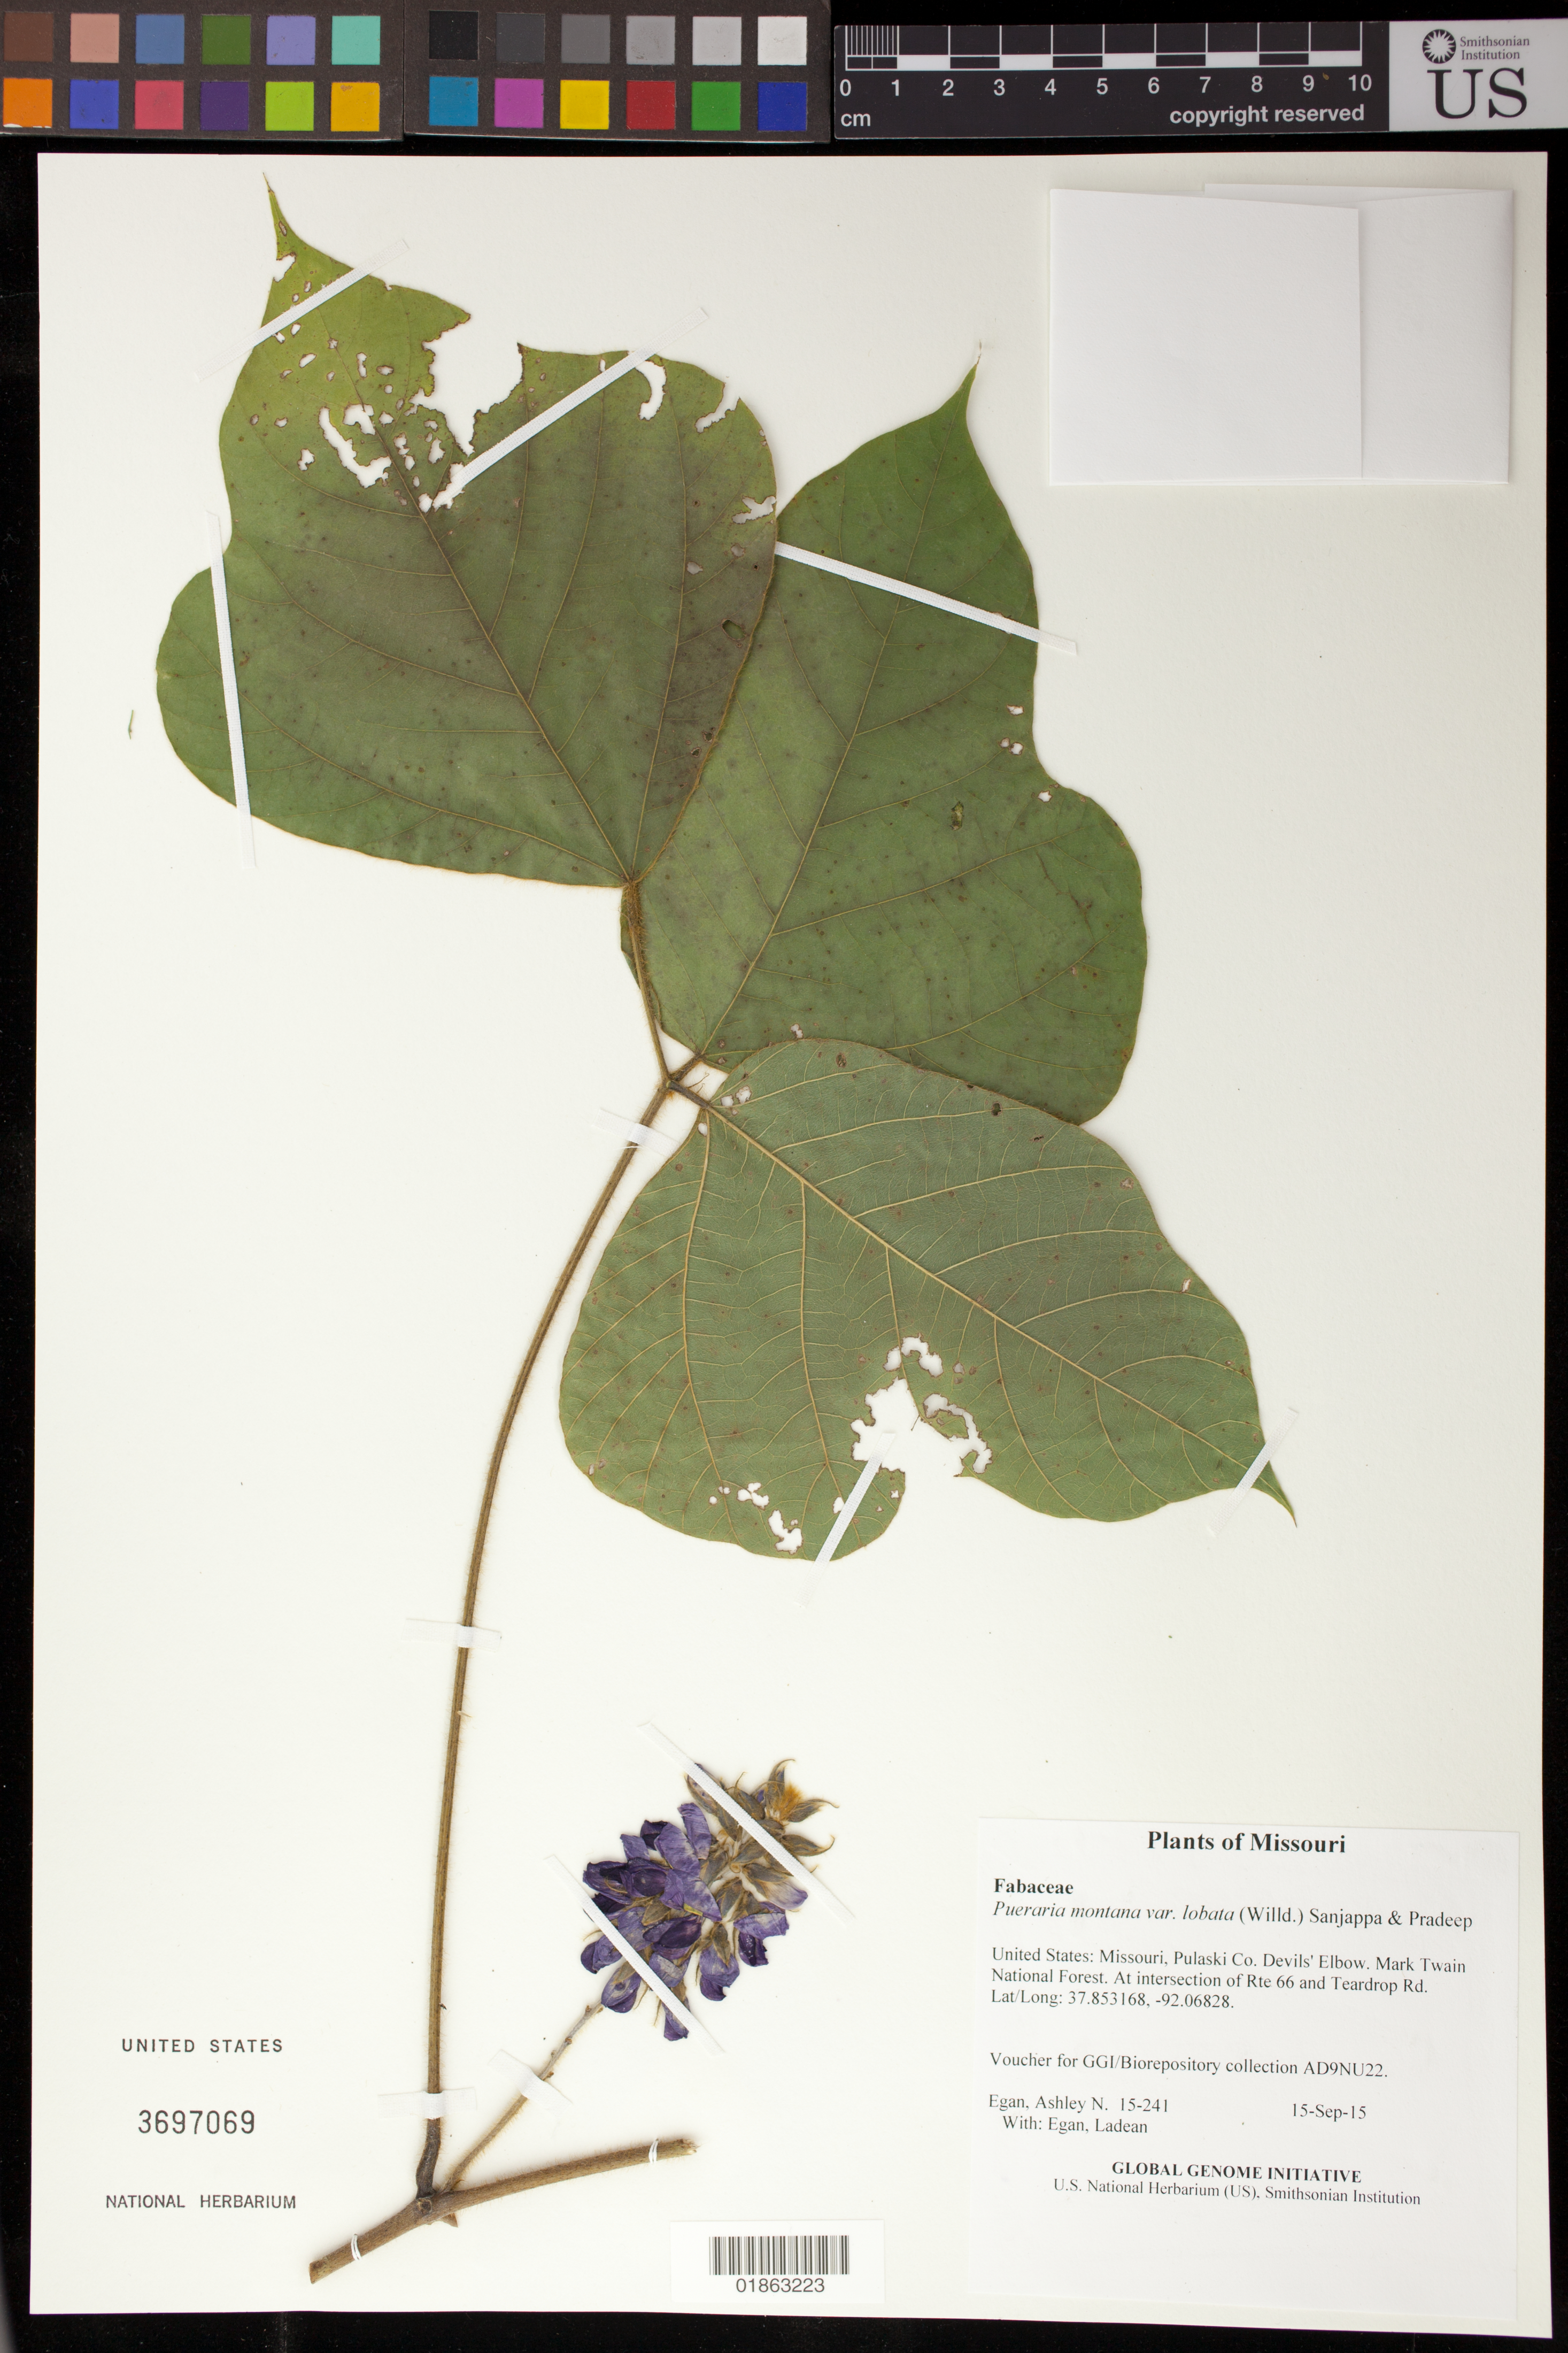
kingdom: Plantae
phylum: Tracheophyta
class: Magnoliopsida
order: Fabales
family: Fabaceae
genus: Pueraria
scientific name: Pueraria montana var. lobata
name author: (Willd.) Maesen & S.M. Almeida ex Sanjappa & Pradeep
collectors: A. N. Egan & L. Egan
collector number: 15-241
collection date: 2015-09-15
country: United States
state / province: Missouri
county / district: Pulaski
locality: Devils' Elbow. Mark Twain National Forest. At intersection of Rte 66 and Teardrop Rd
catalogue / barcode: US 3697069